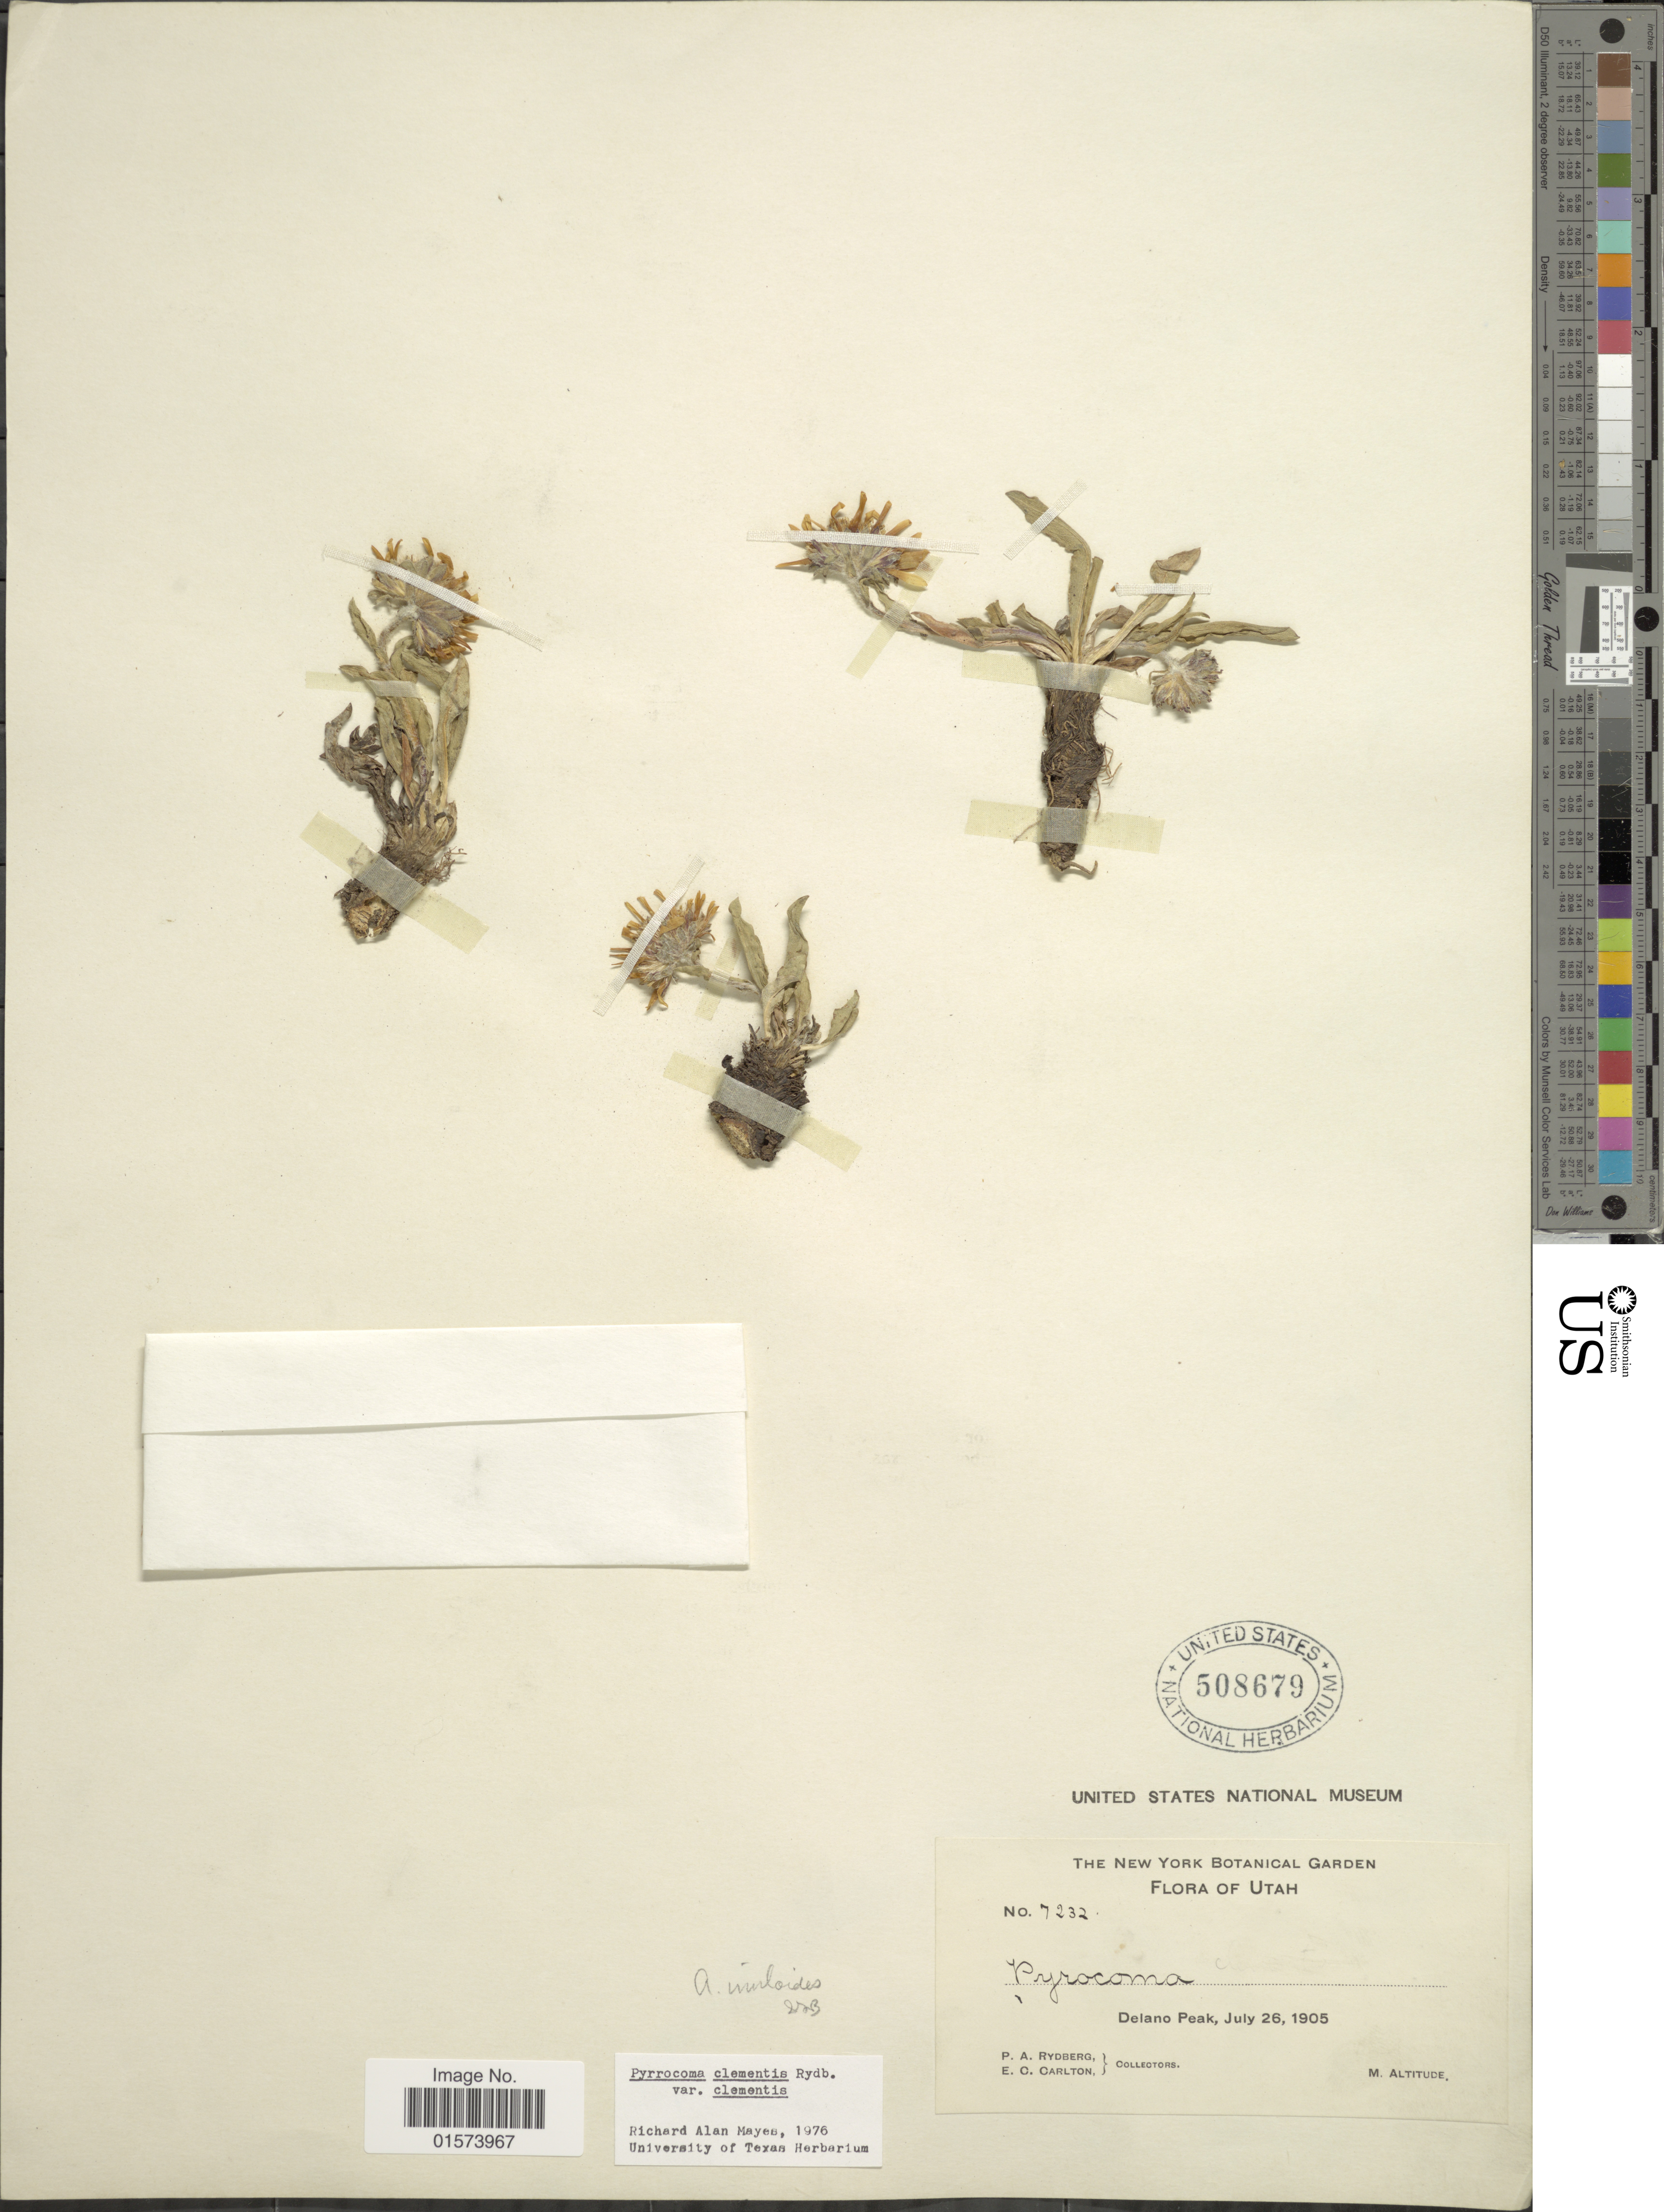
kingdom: Plantae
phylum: Tracheophyta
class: Magnoliopsida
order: Asterales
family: Asteraceae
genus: Pyrrocoma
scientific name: Pyrrocoma clementis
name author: Rydb.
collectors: P. A. Rydberg & E. Carlton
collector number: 7232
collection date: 1905-07-26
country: United States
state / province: Utah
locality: Delano Peak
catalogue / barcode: US 508679